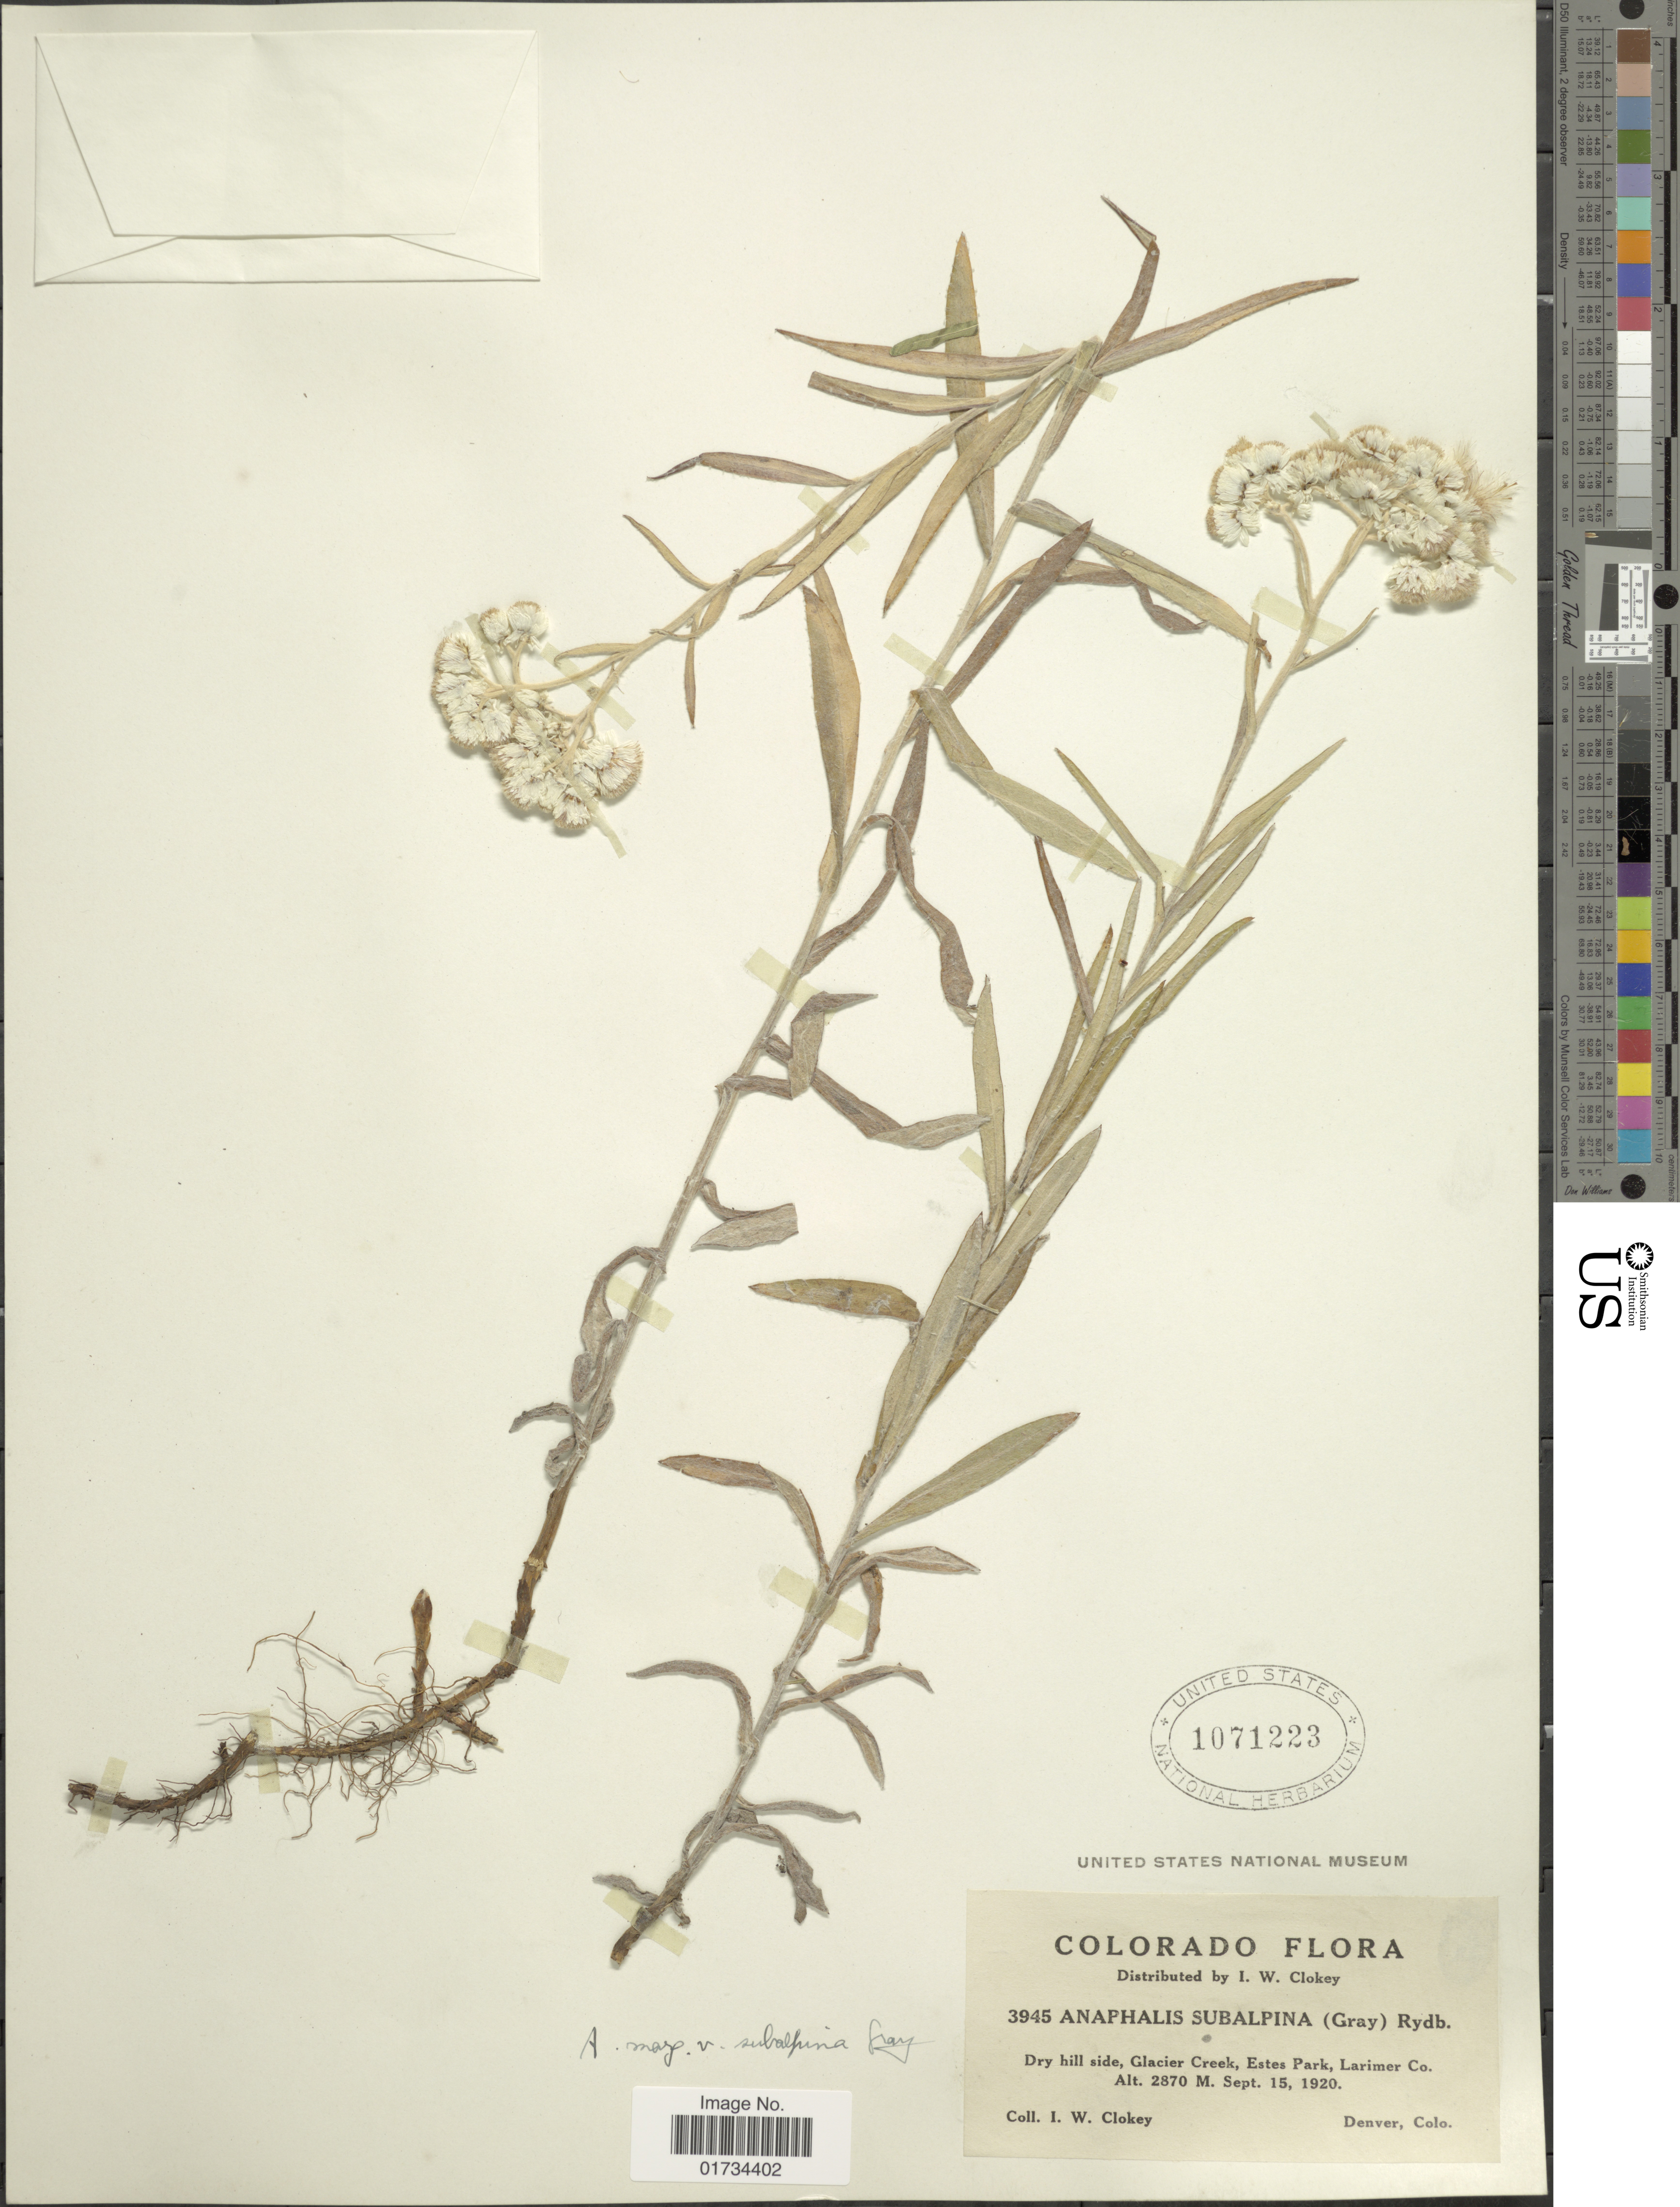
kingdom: Plantae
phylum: Tracheophyta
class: Magnoliopsida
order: Asterales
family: Asteraceae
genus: Anaphalis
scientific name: Anaphalis subalpina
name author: (A. Gray) Rydb.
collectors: I. W. Clokey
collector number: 3945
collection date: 1920-09-15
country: United States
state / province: Colorado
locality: Colorado. Dry hill side, Glacier Creek Estes Park, Larimer Co.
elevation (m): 2870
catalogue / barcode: US 1071223